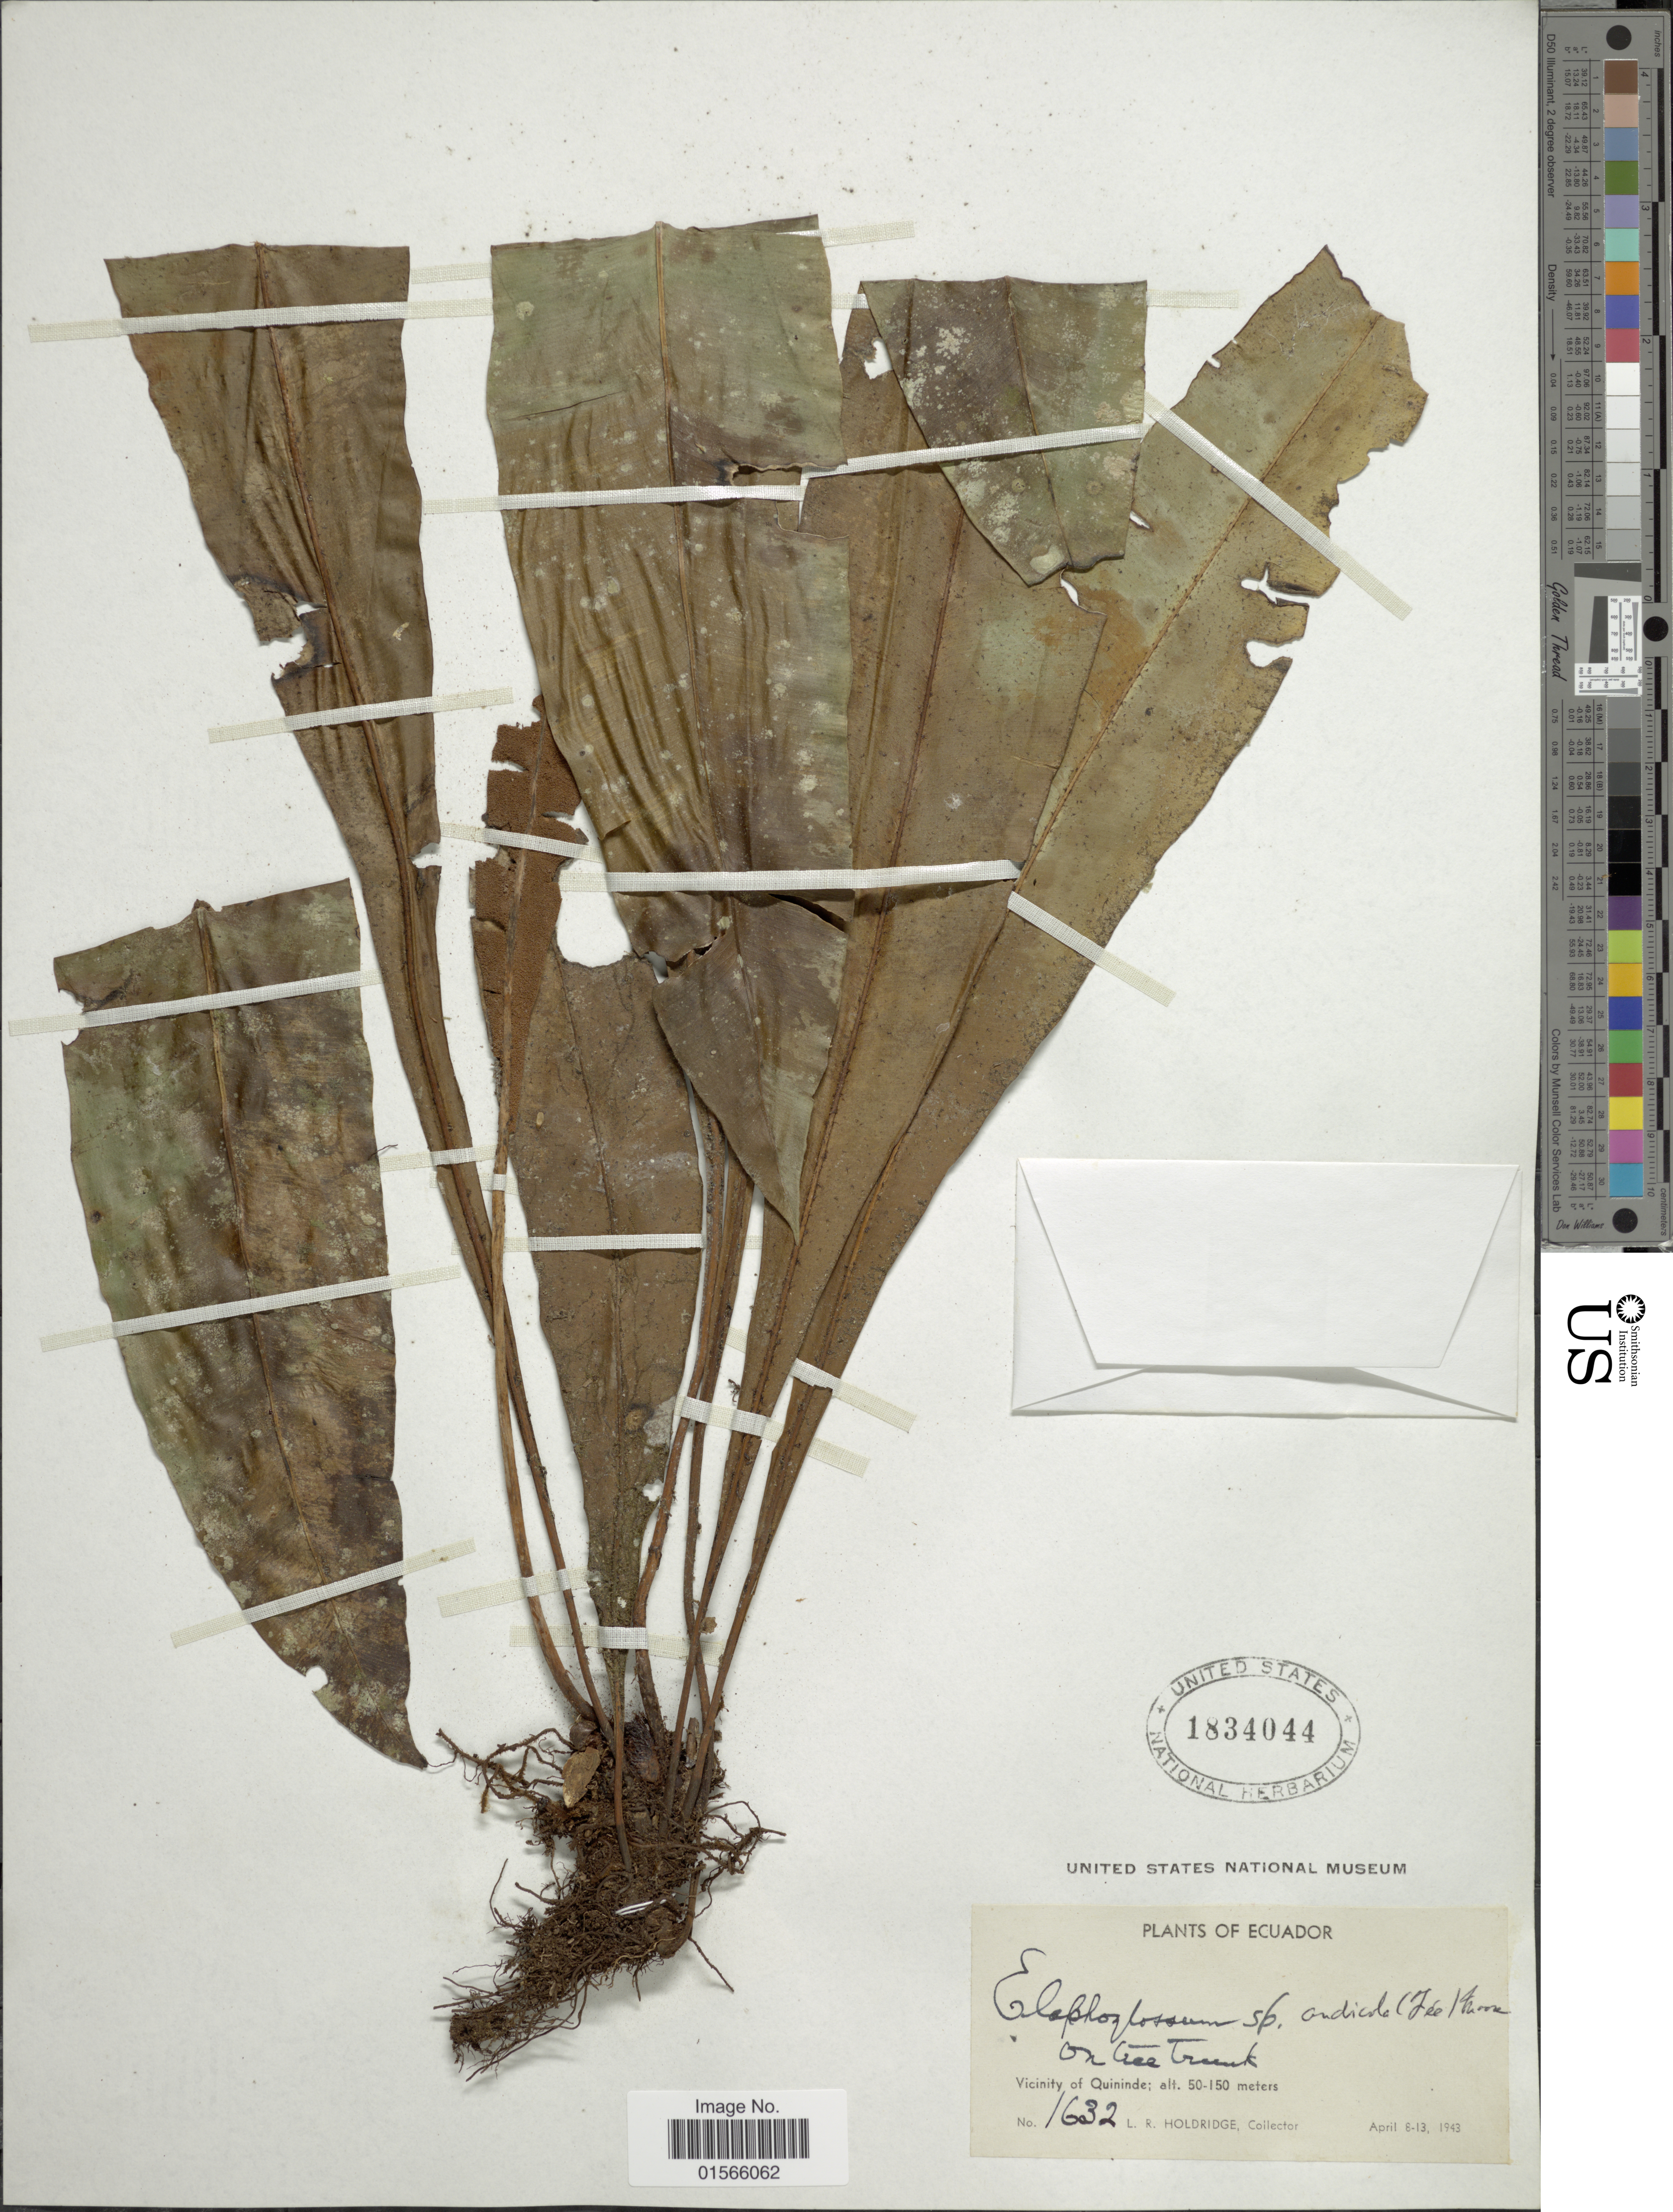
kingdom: Plantae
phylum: Tracheophyta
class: Polypodiopsida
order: Polypodiales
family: Dryopteridaceae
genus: Elaphoglossum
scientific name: Elaphoglossum andicola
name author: (Fée) T. Moore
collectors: L. Holdridge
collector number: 1632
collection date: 1943-04-08/1943-04-13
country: Ecuador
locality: Vicinity of Quininde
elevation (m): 50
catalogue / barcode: US 1834044